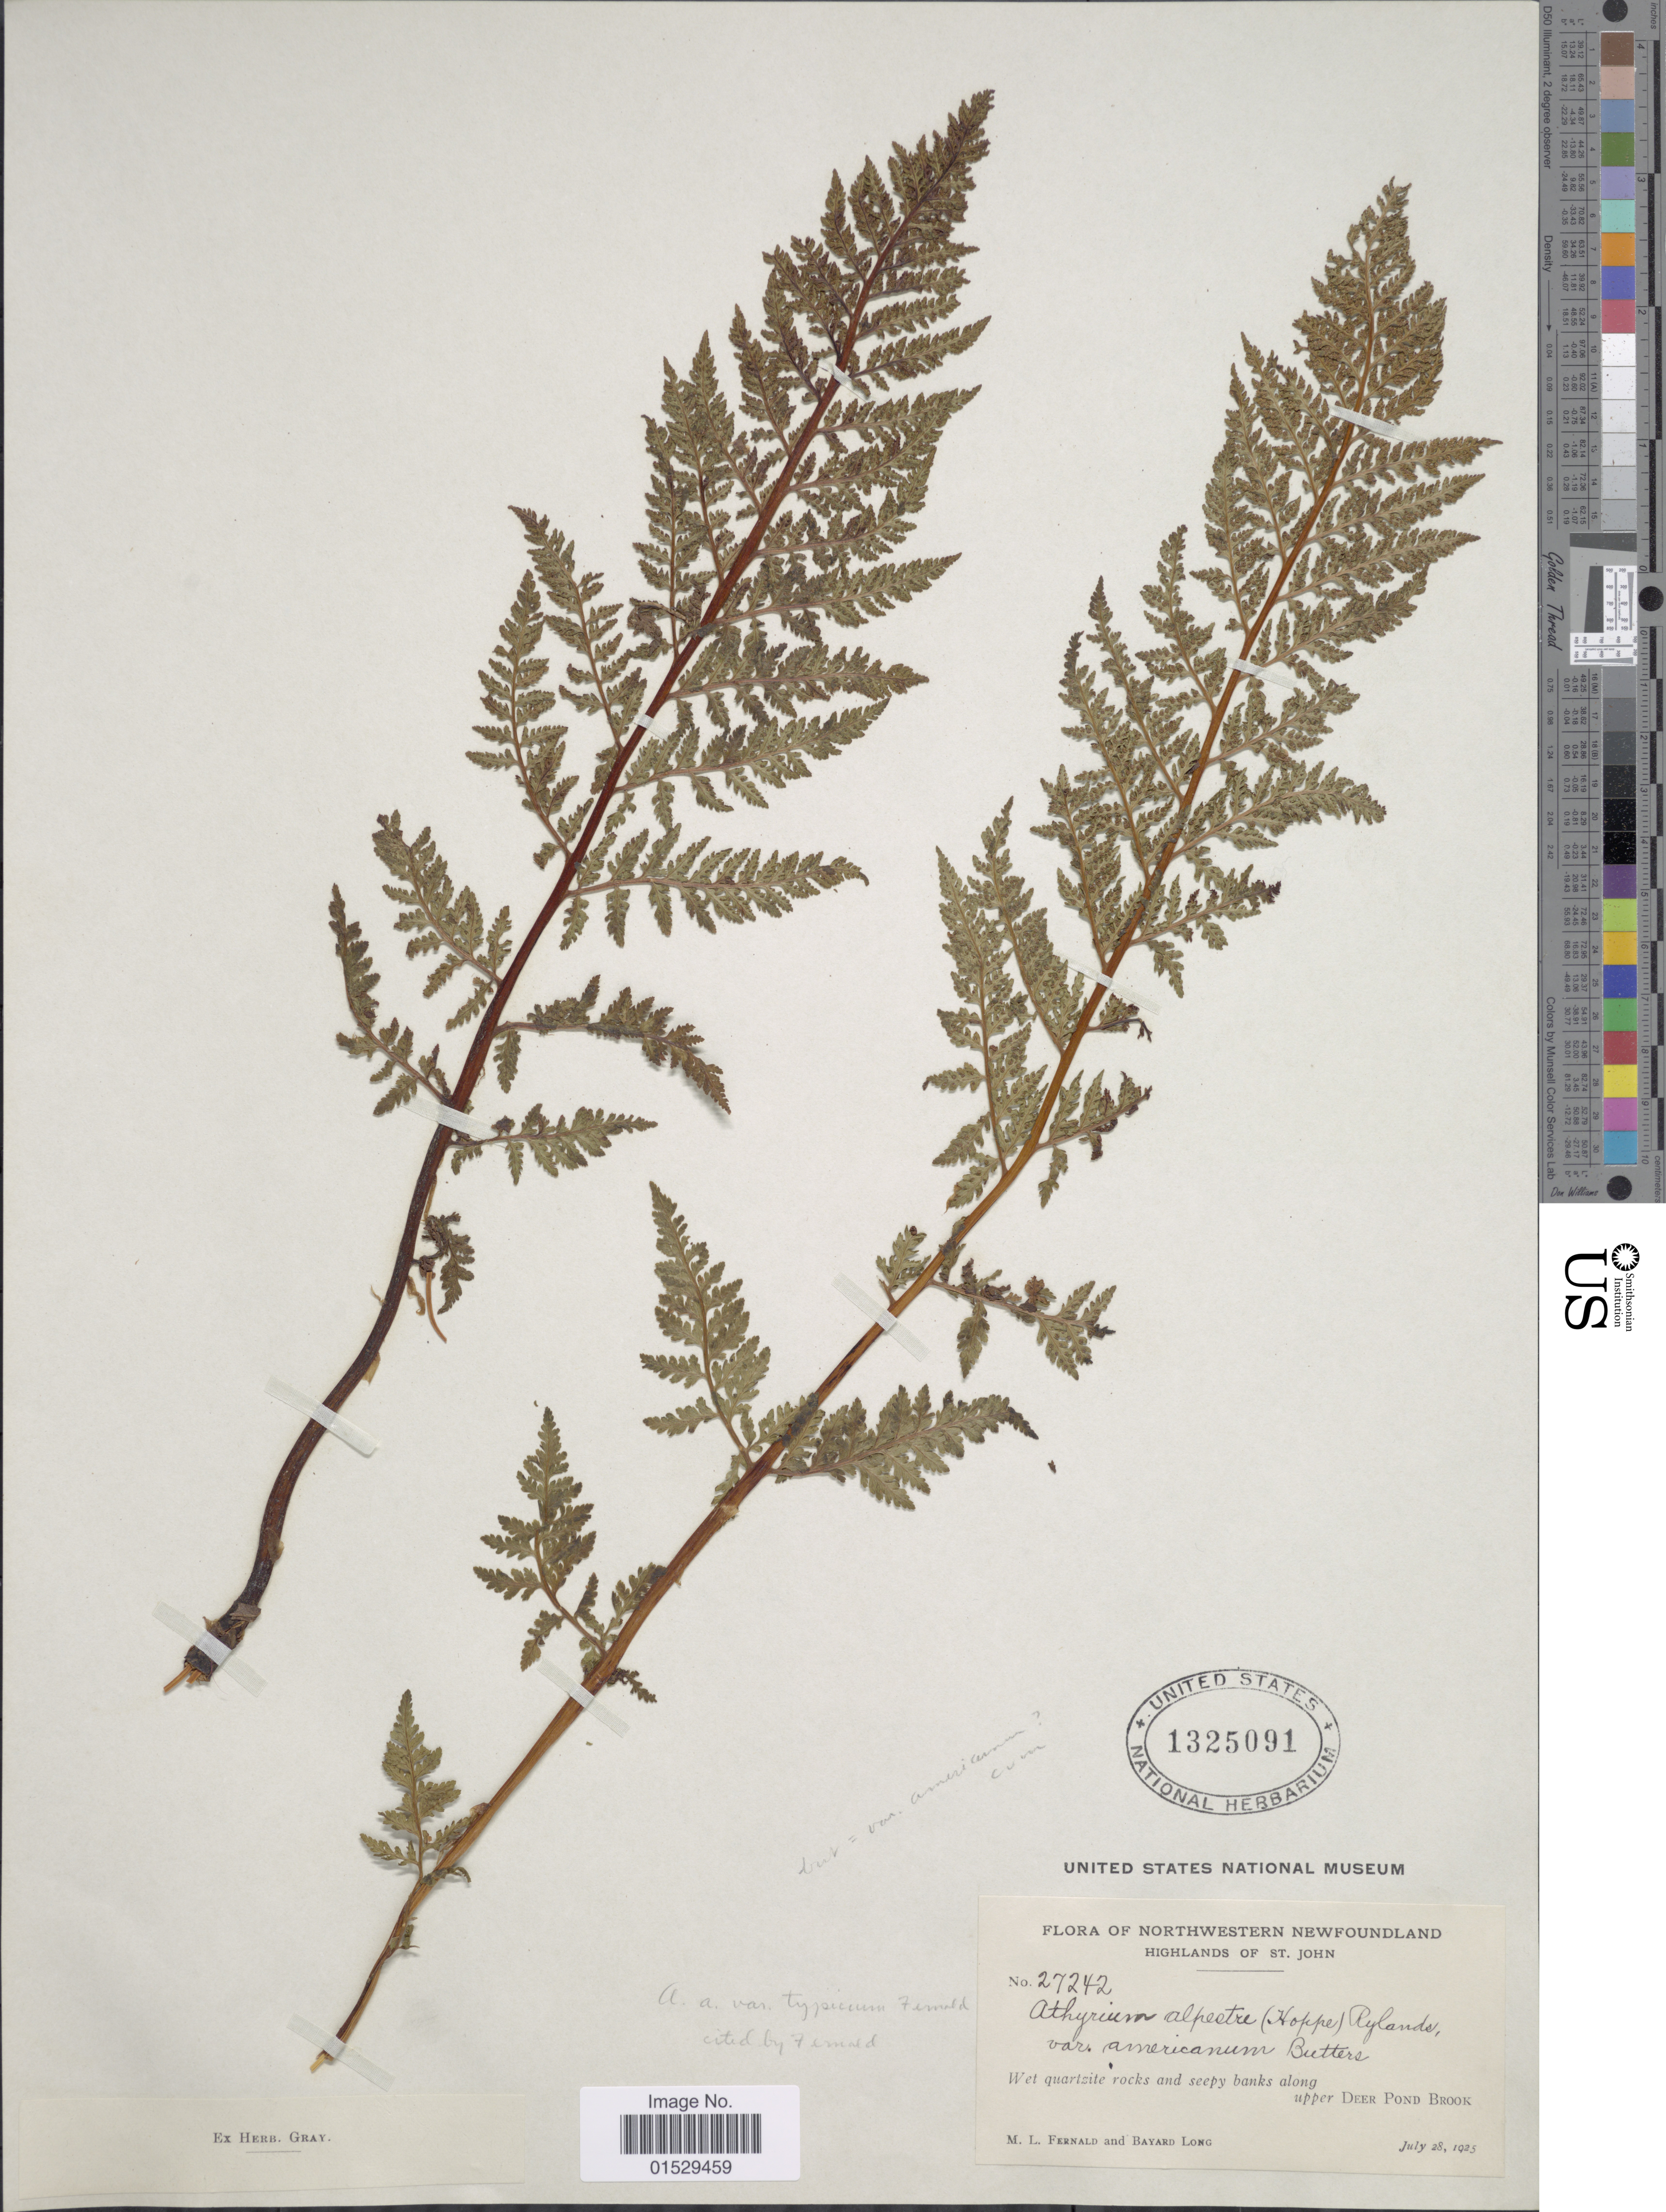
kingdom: Plantae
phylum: Tracheophyta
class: Polypodiopsida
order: Polypodiales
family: Athyriaceae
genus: Athyrium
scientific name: Athyrium distentifolilum subsp. americanum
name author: (Butters) Hultén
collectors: M. L. Fernald & B. H. Long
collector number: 27242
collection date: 1925-07-28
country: Canada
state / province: Newfoundland and Labrador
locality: Northwestern Newfoundland, Highland of St. John, wet quartzite rocks and seepy banks along upper Deer pond Brook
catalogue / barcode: US 1325091